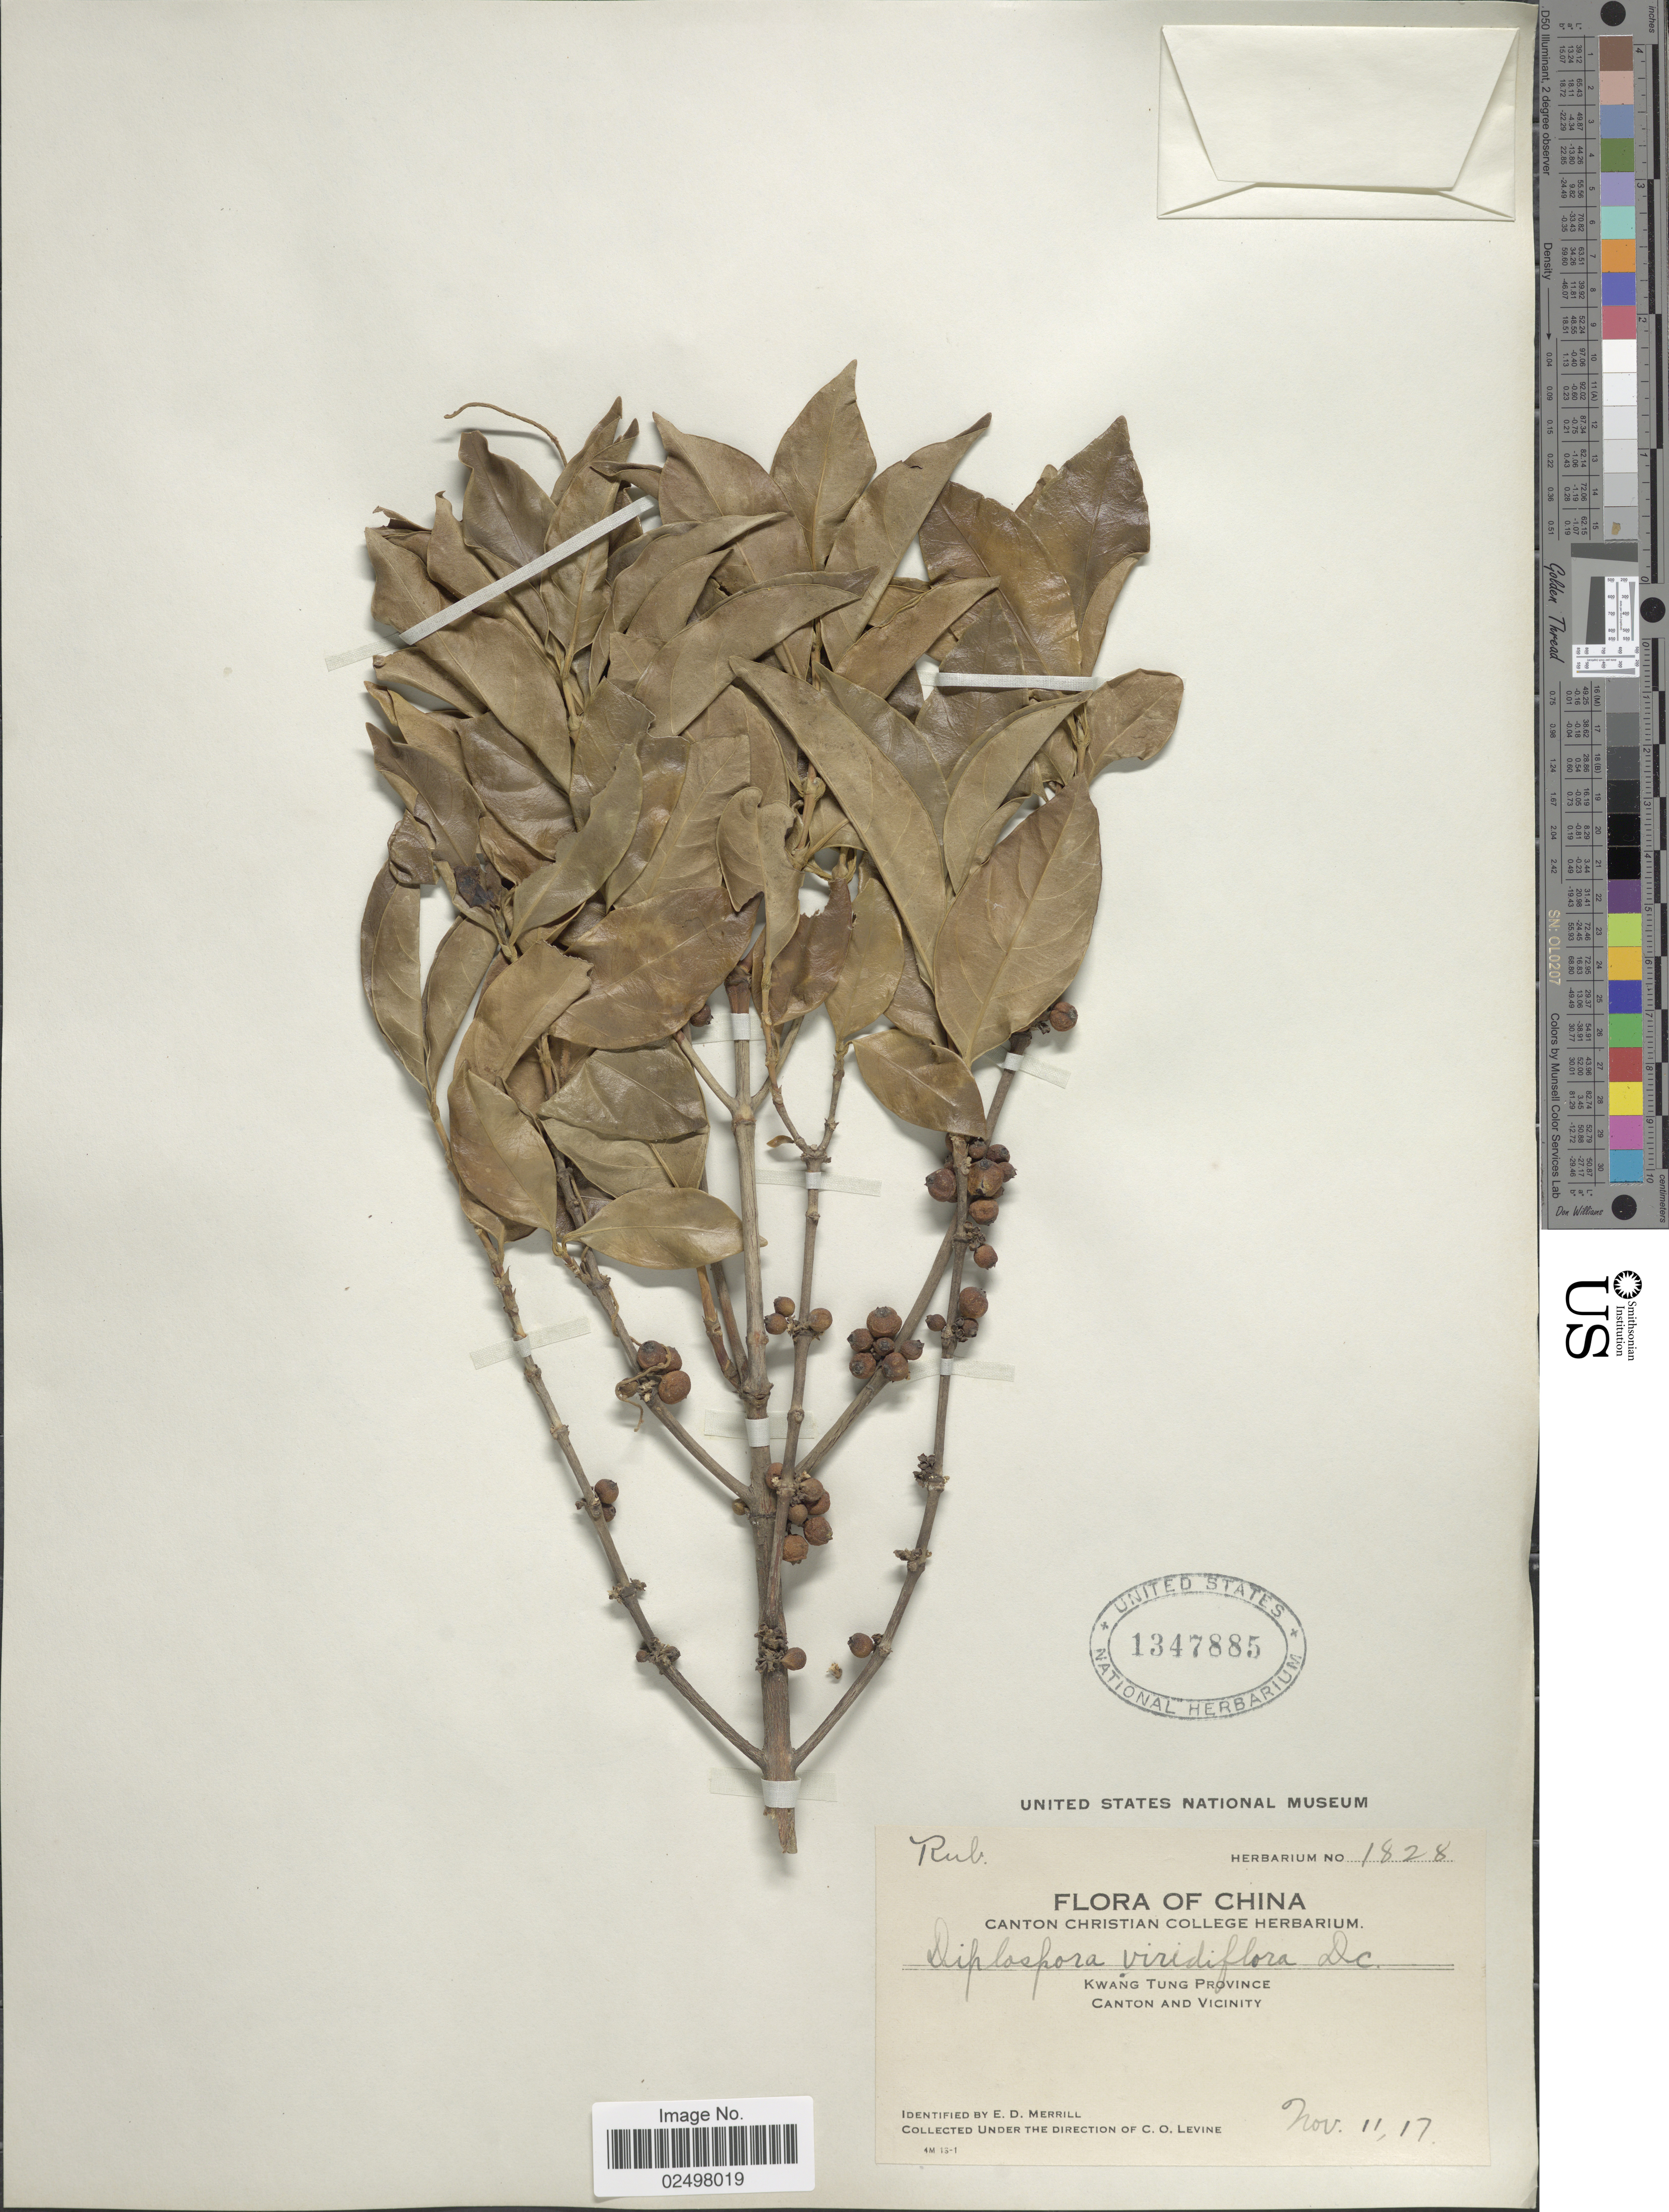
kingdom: Plantae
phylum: Tracheophyta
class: Magnoliopsida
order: Gentianales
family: Rubiaceae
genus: Tricalysia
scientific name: Tricalysia dubia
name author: (Lindl.) Ohwi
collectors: C. O. Levine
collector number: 1828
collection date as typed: Transcribed d/m/y: 11/11/17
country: China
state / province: Guangdong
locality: Kwang Tung Province, Canton and Vicinity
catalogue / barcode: US 347885